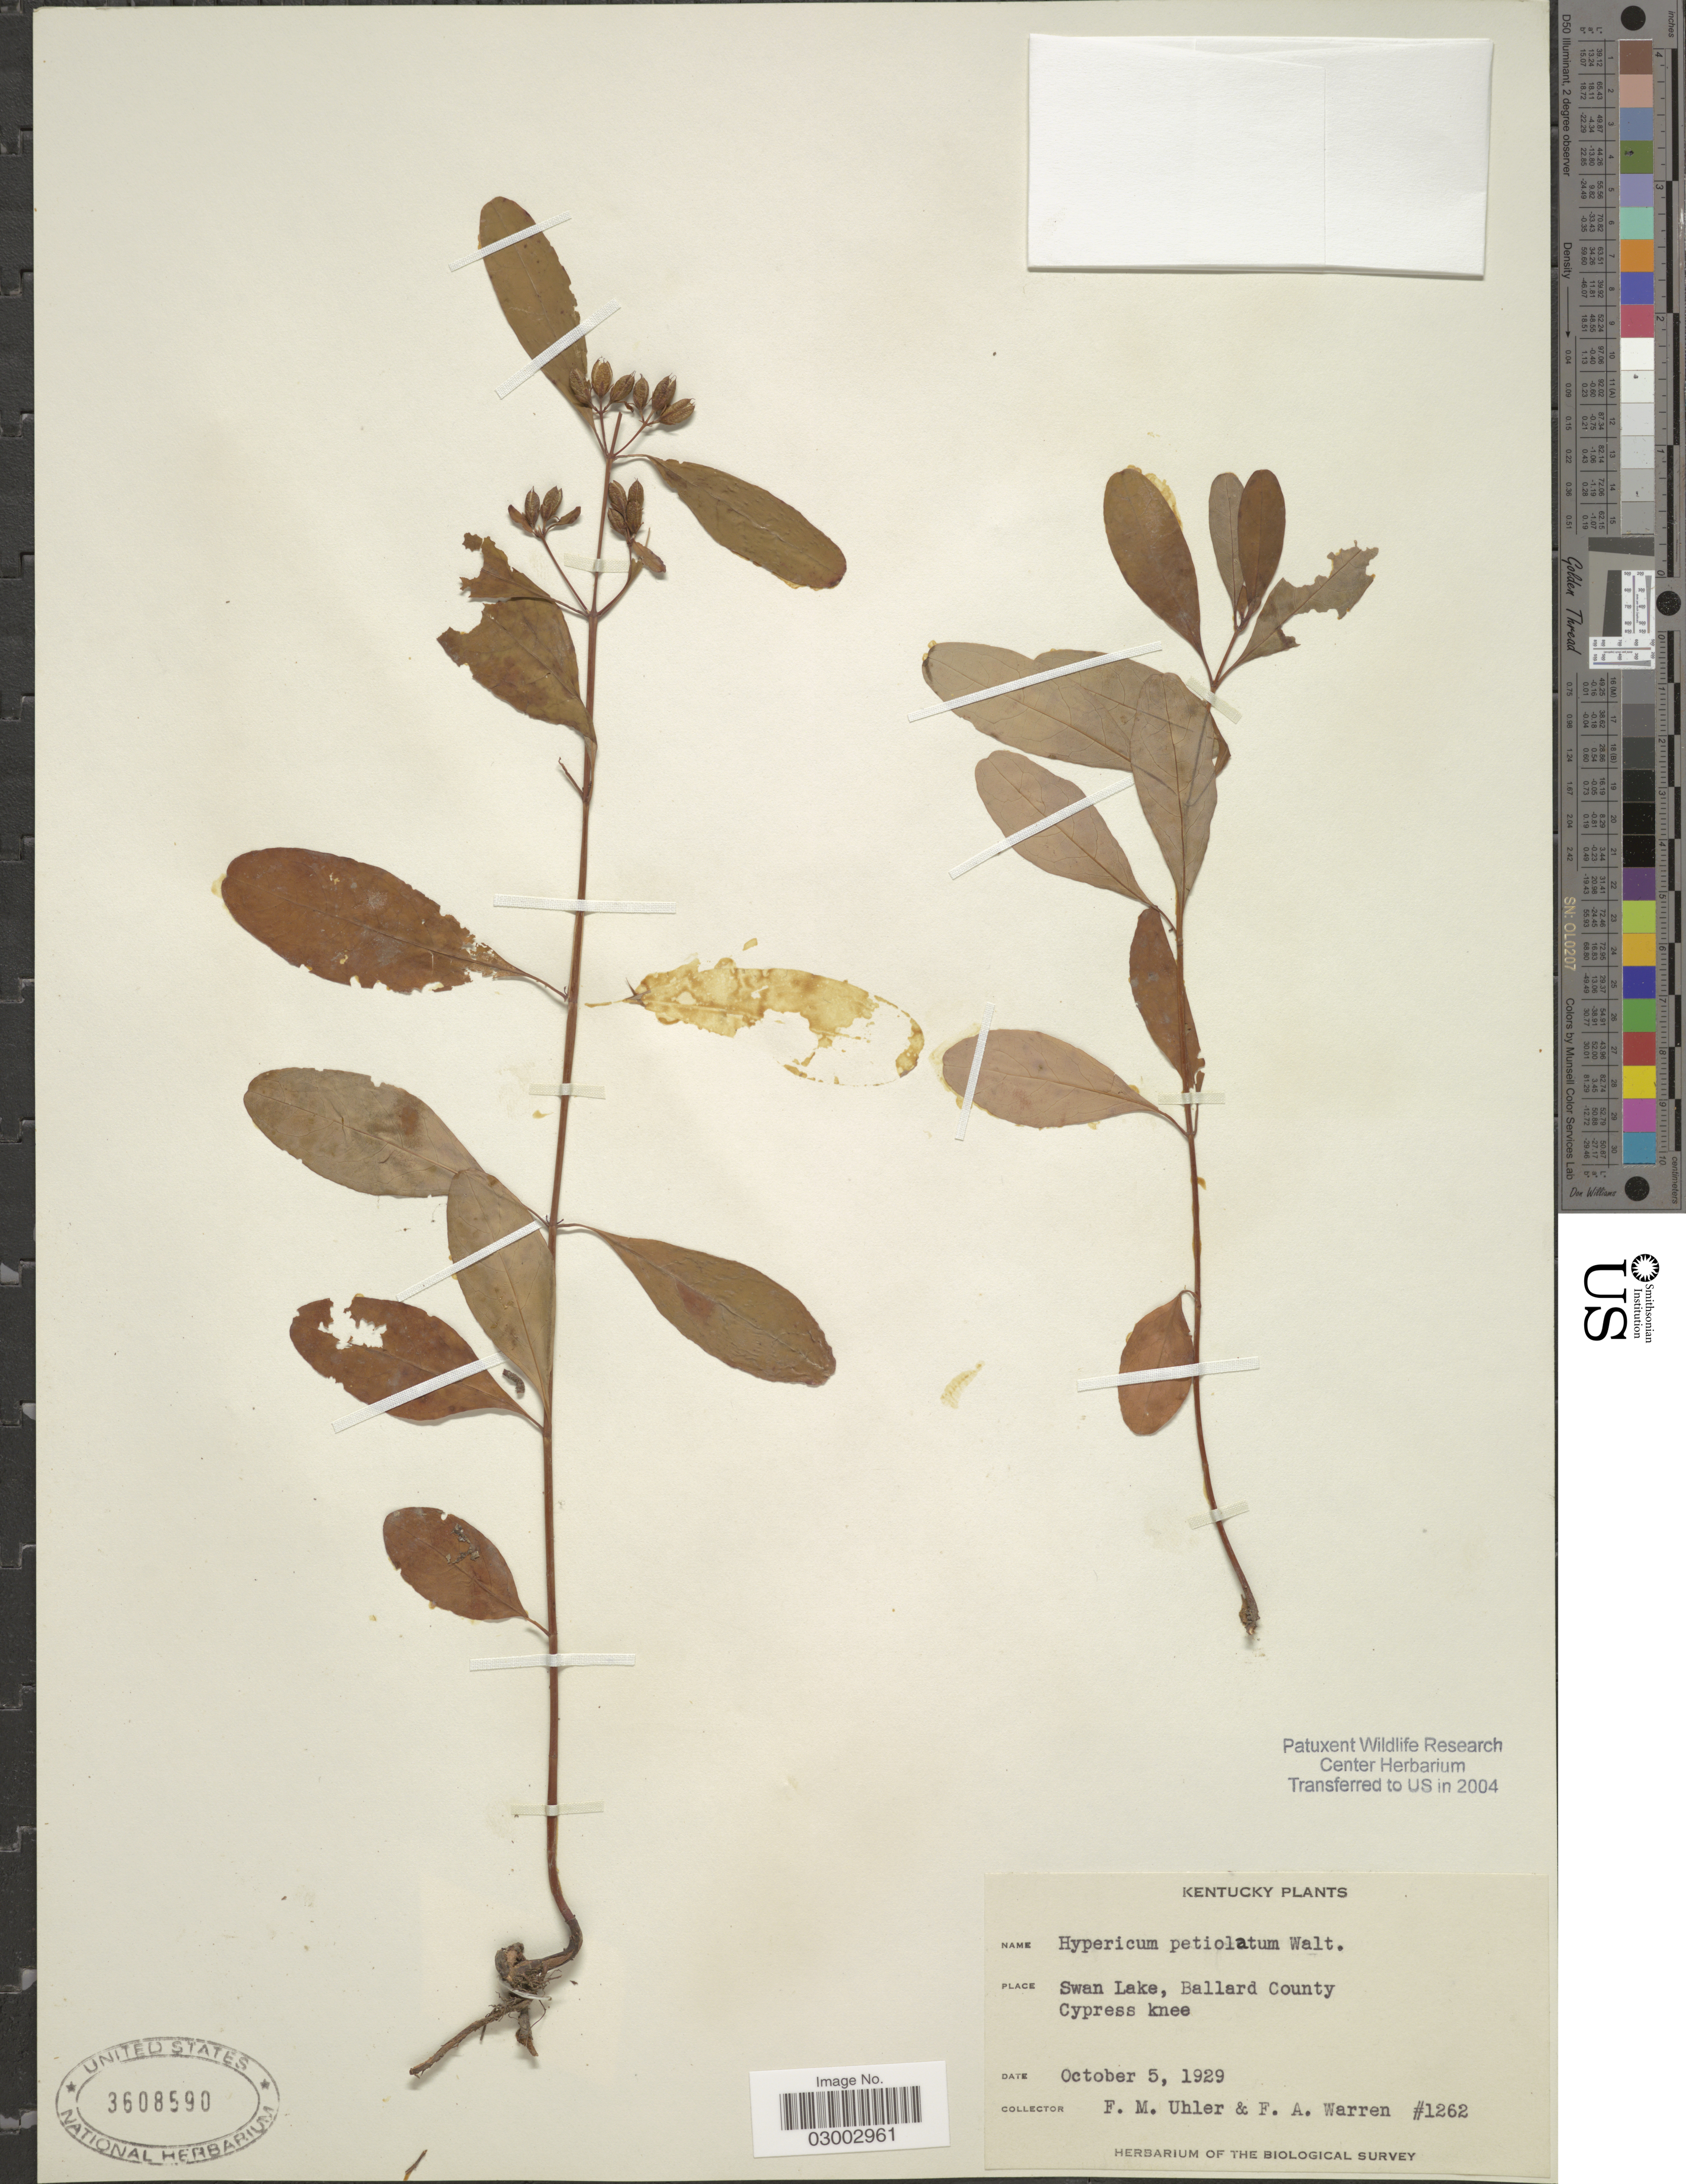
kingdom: Plantae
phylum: Tracheophyta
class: Magnoliopsida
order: Malpighiales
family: Hypericaceae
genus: Hypericum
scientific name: Hypericum tubulosum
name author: Walter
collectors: F. M. Uhler & F. Warren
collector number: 1262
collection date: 1929-10-05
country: United States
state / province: Kentucky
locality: Swan Lake, Ballard County. Cypress knee.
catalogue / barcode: US 3608590